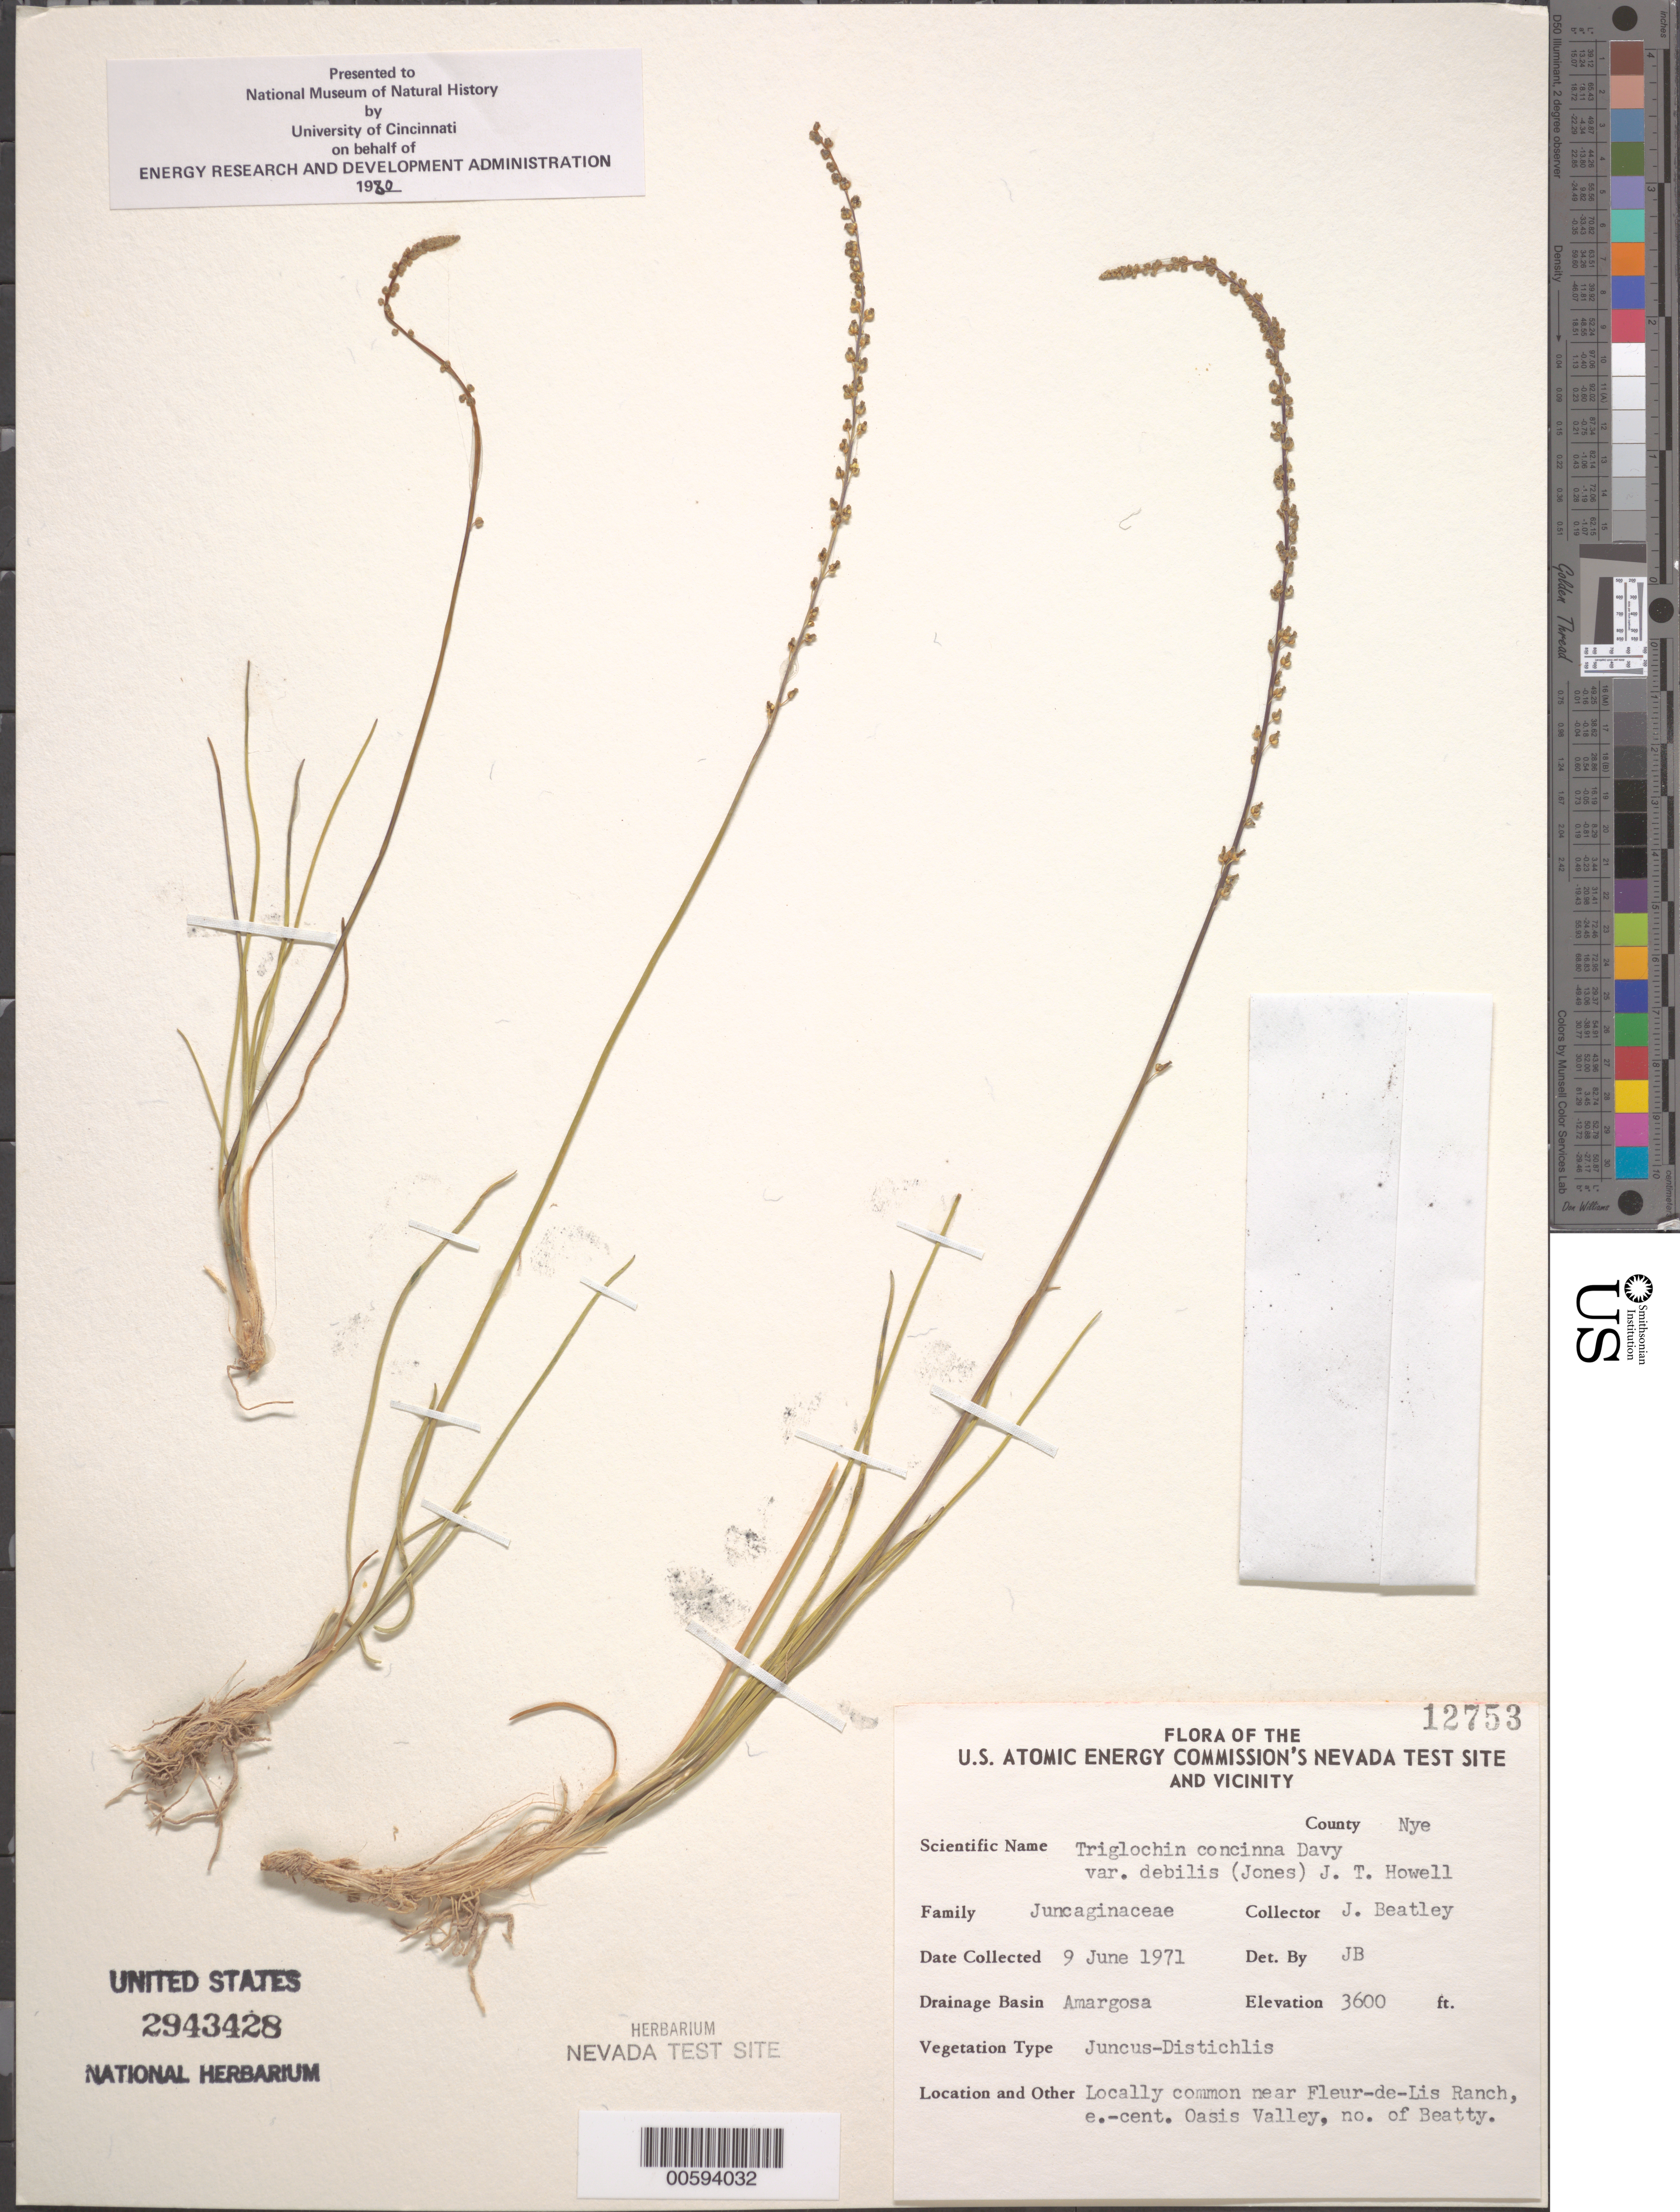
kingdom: Plantae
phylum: Tracheophyta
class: Liliopsida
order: Alismatales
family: Juncaginaceae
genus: Triglochin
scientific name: Triglochin concinna var. debilis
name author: (M.E. Jones) J.T. Howell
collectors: J. C. Beatley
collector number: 12753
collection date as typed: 09 Jun 1971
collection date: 1971-06-09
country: United States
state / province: Nevada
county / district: Nye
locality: Near Fleur-de-Lis Ranch, Oasis Valley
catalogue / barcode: US 2943428